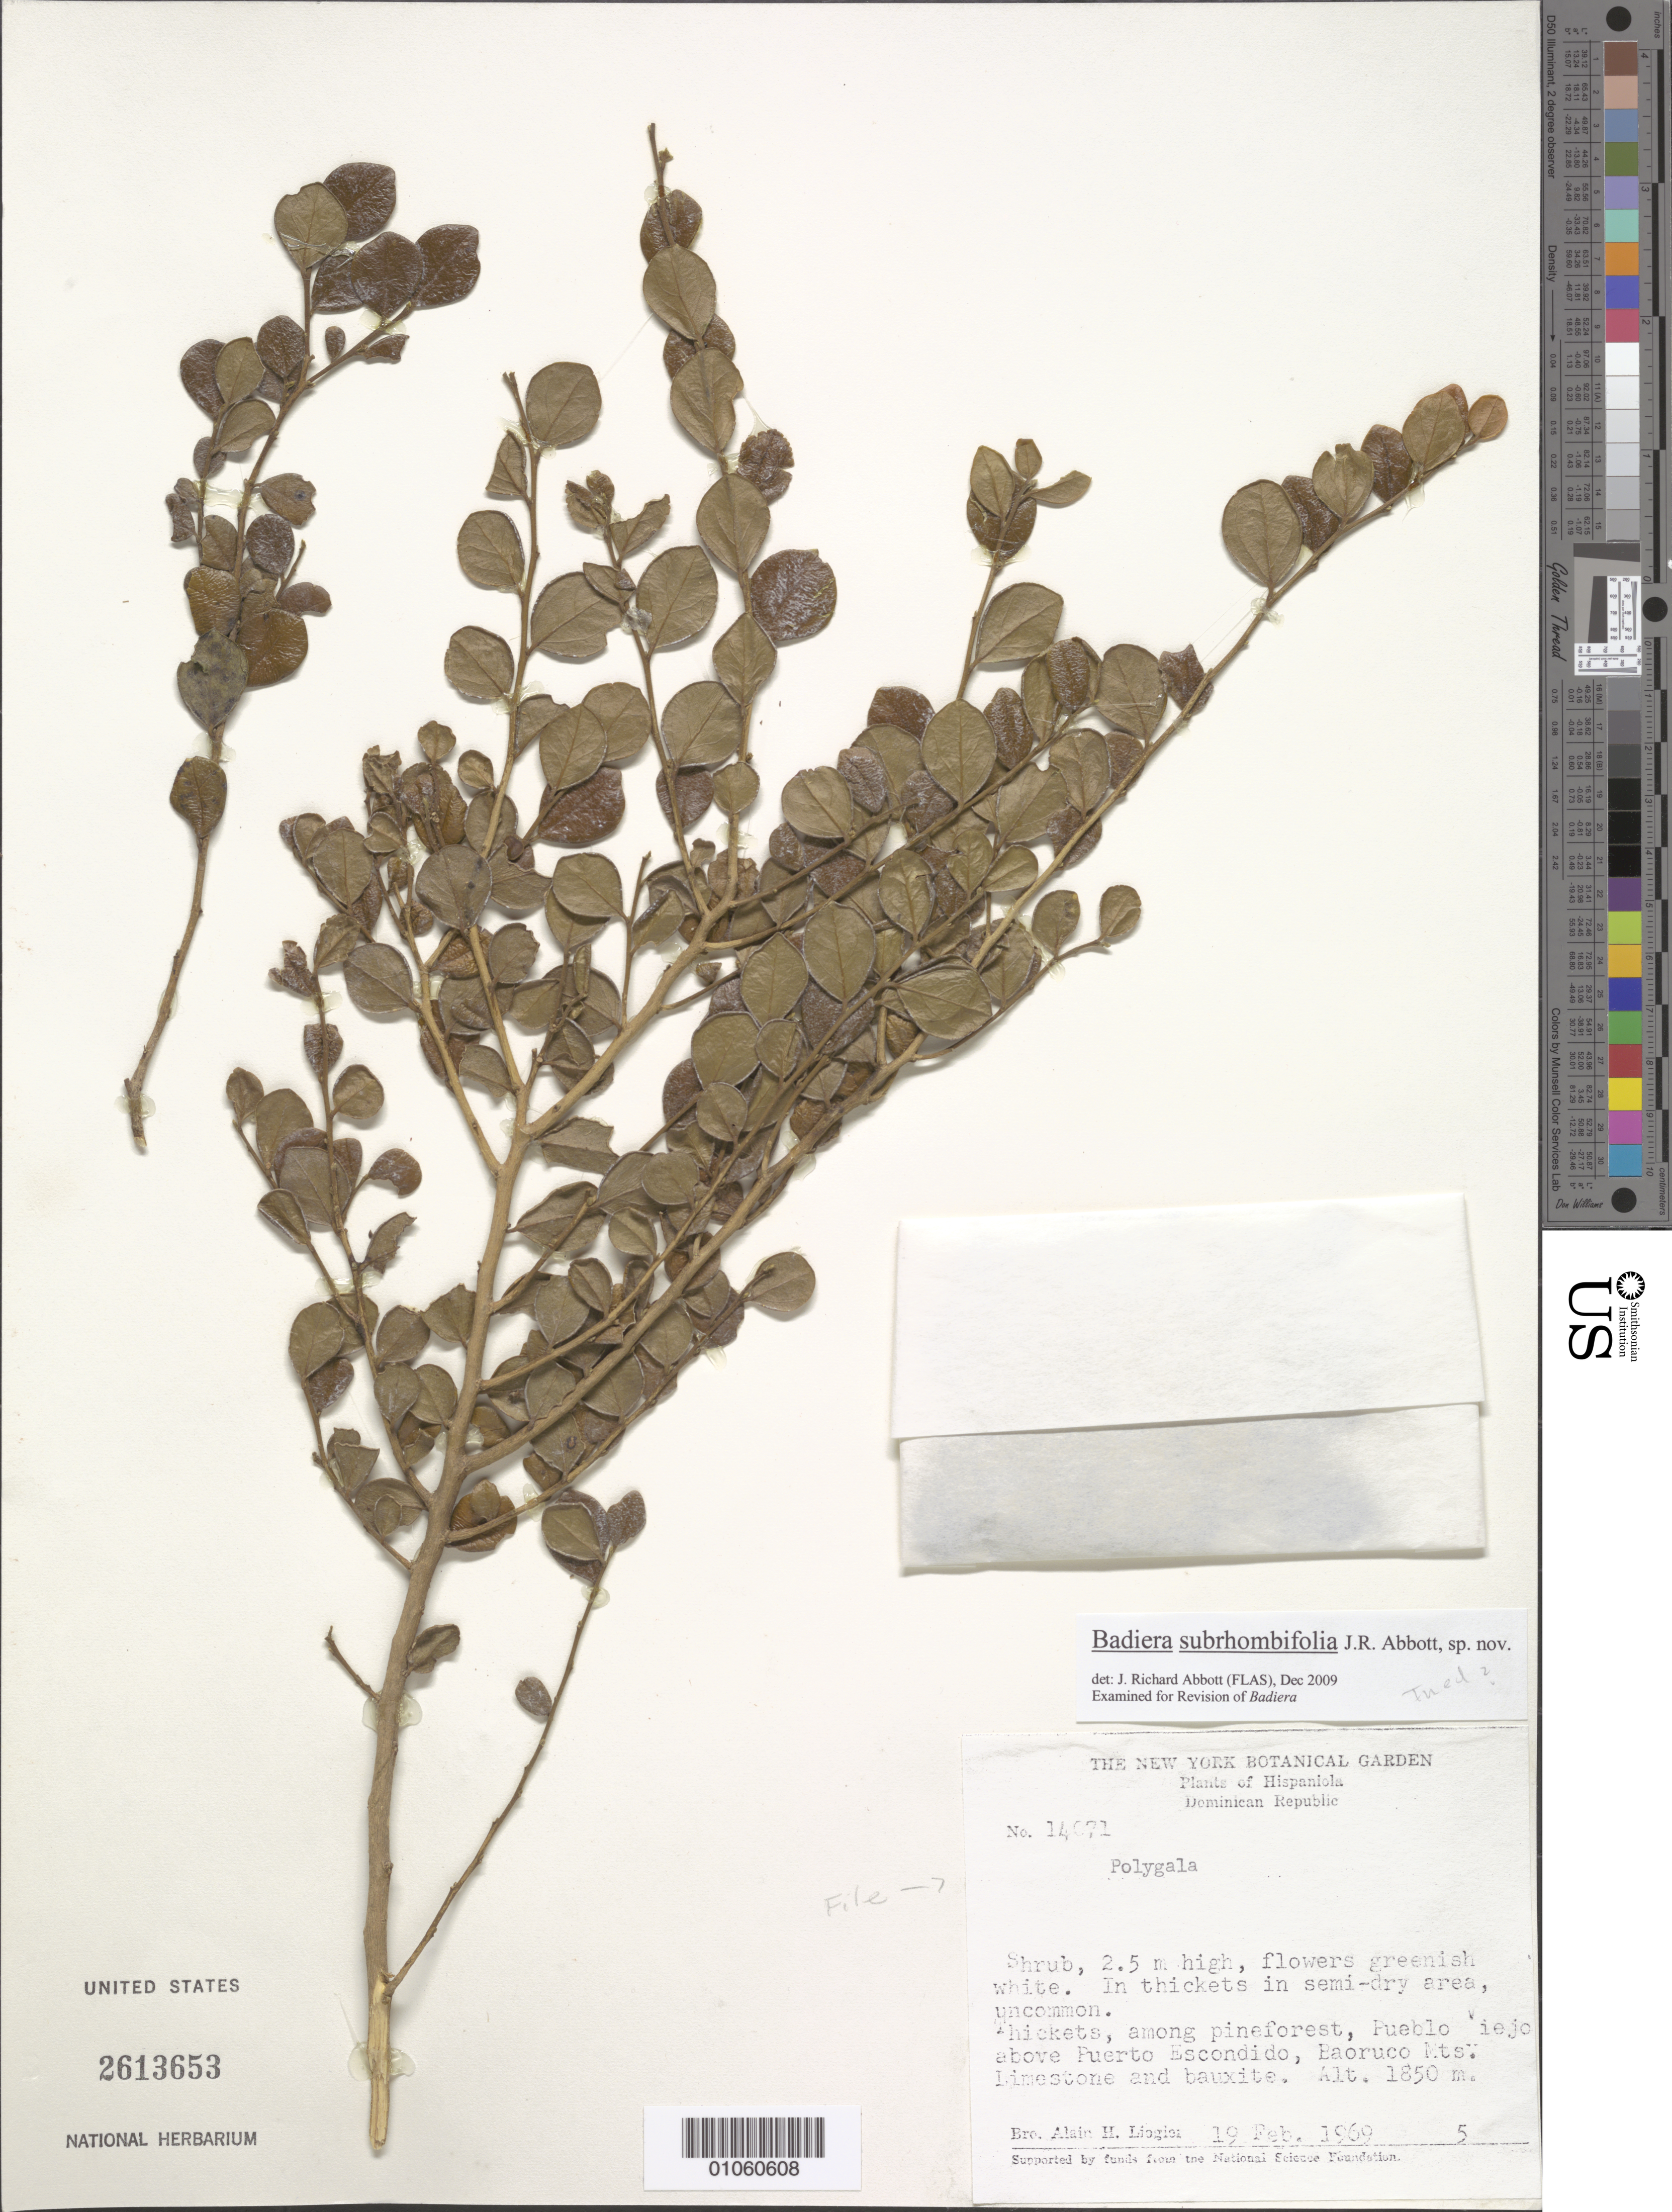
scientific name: unpublished name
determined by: Abbott, J. R., (FLAS)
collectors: A. H. Liogier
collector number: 14071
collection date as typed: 19 Feb 1969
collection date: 1969-02-19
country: Dominican Republic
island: Hispaniola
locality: Pueblo Viejo, above Puerto Escondido, Baoruco Mts.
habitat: Thickets among pine forest; in thickets in semi-dry area. Uncommon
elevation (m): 1850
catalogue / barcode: US 2613653